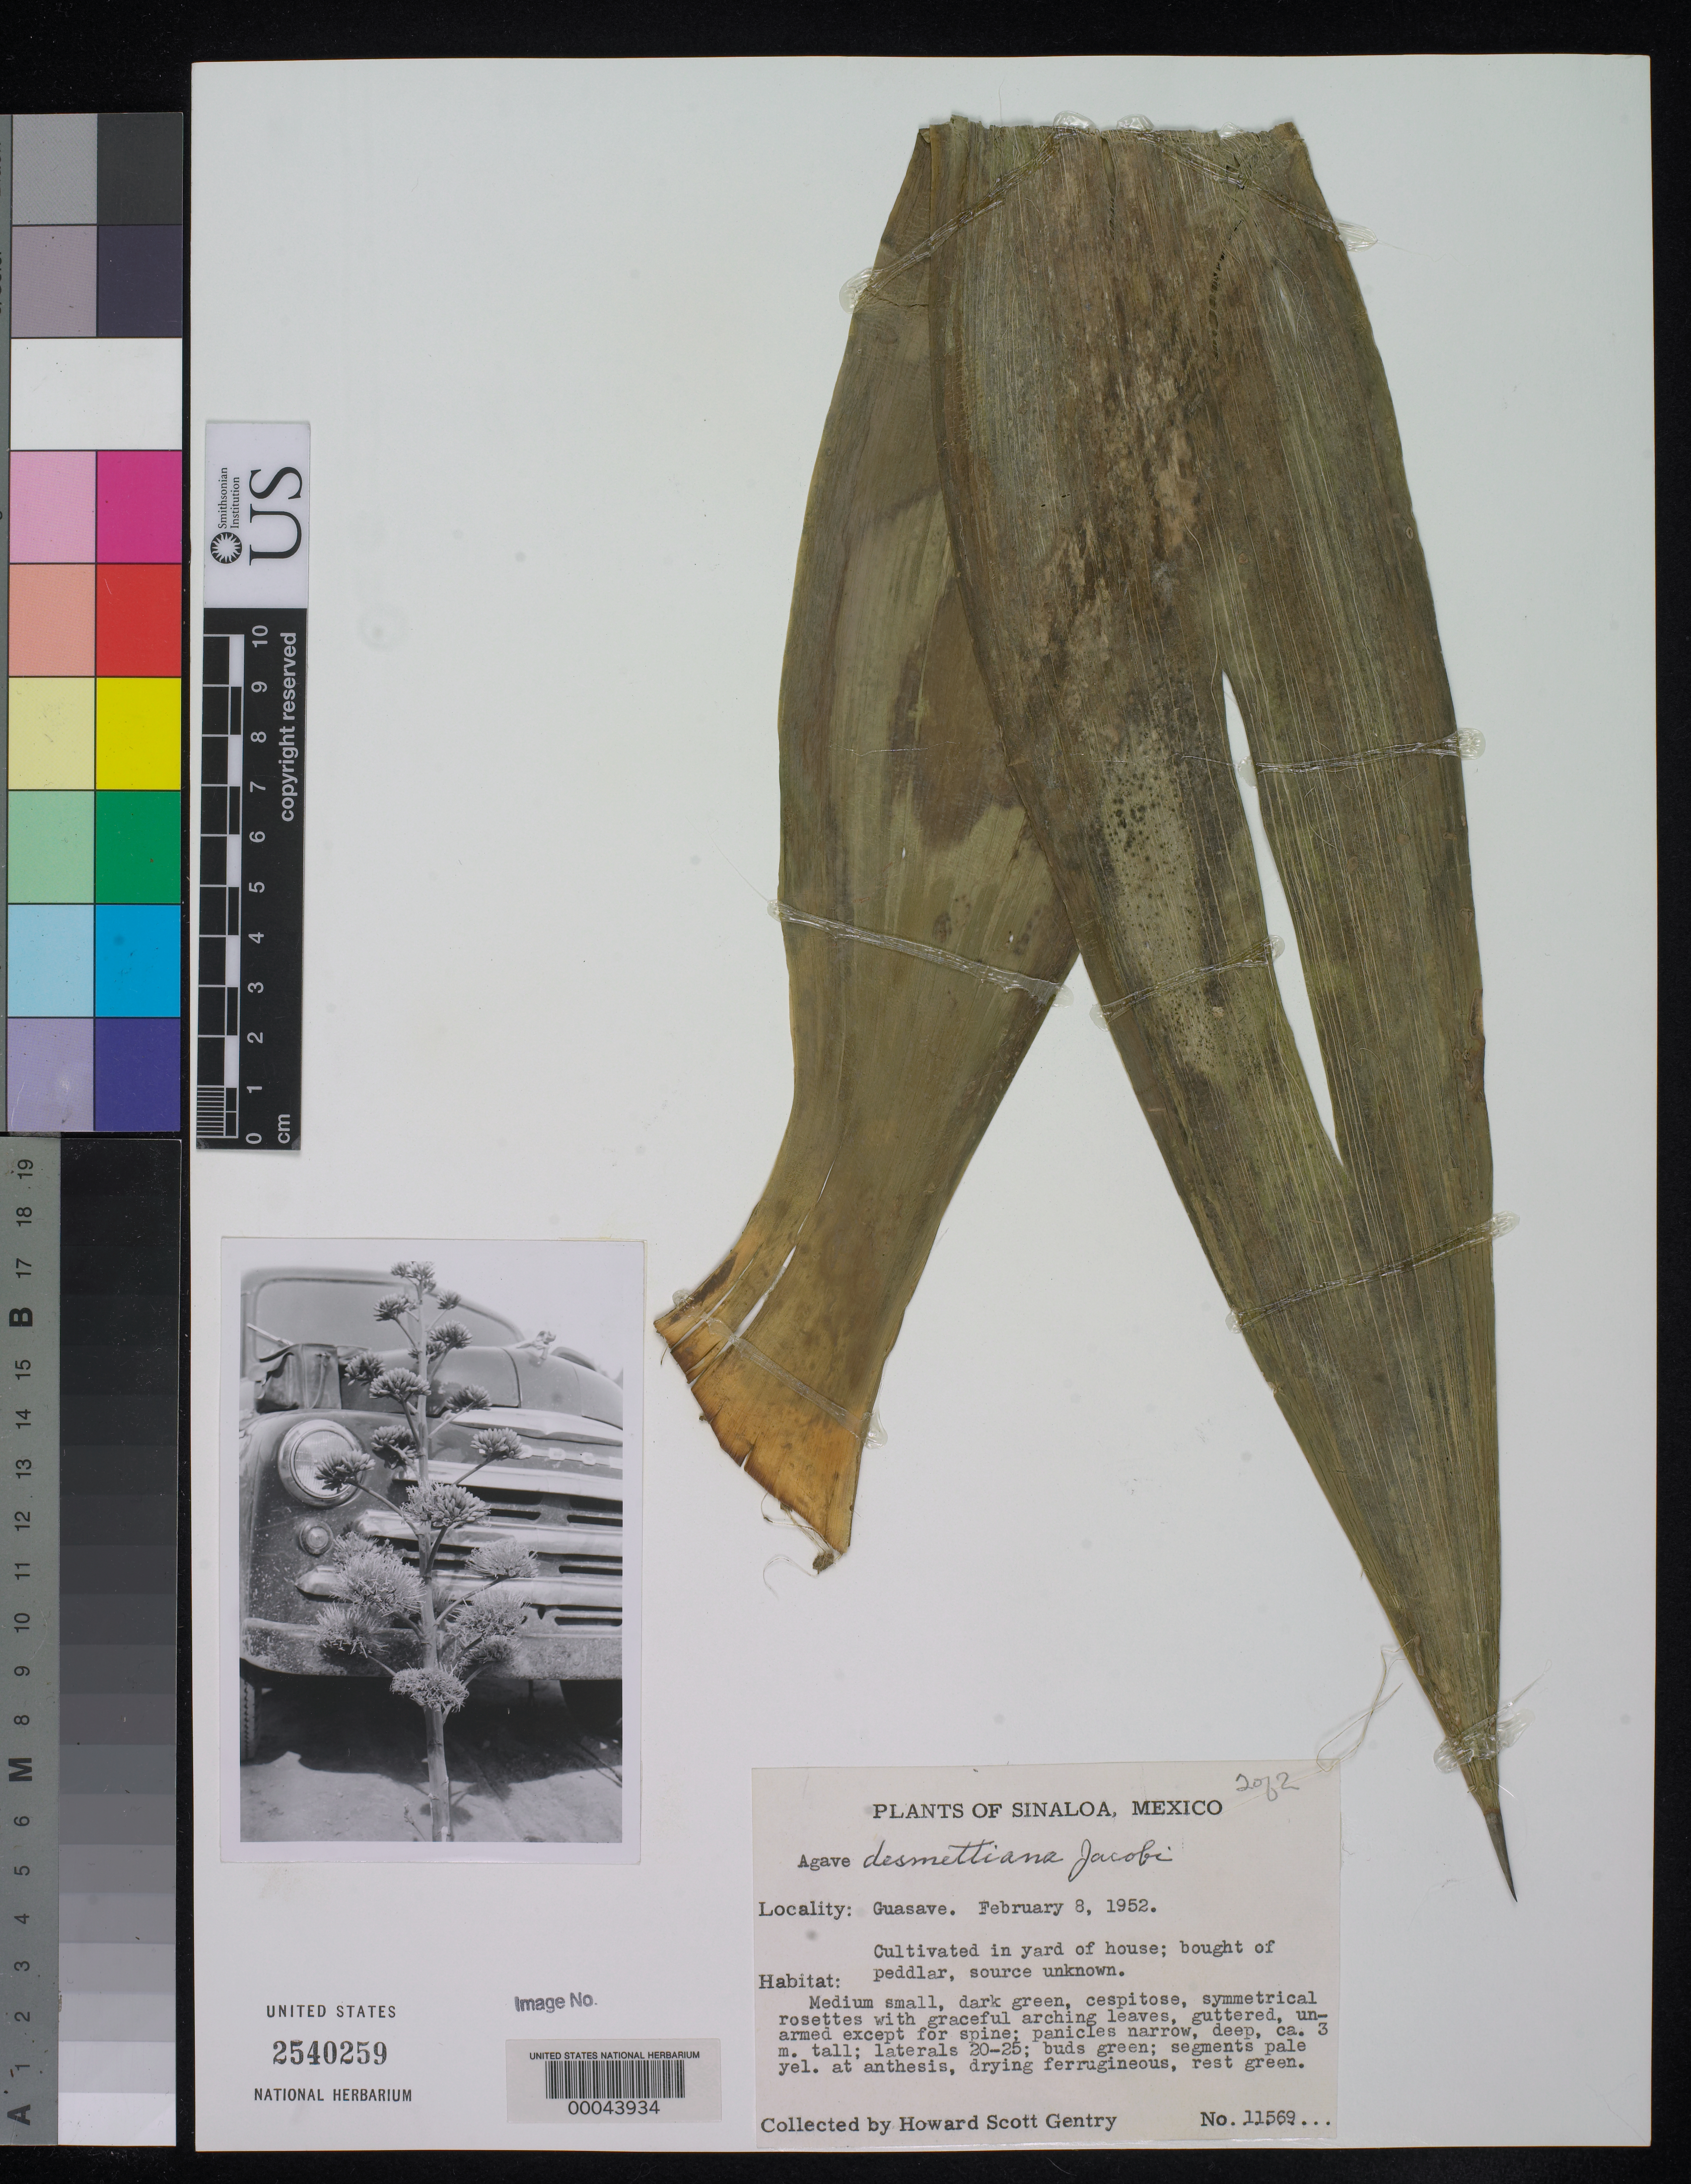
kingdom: Plantae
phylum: Tracheophyta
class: Liliopsida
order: Asparagales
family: Asparagaceae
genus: Agave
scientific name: Agave desmetiana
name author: Jacobi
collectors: H. S. Gentry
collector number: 11569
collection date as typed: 08 Feb 1952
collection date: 1952-02-08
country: Mexico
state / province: Sinaloa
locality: Guasave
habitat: Cultivated in yard of house; bought of peddlar, source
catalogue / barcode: US 2540259